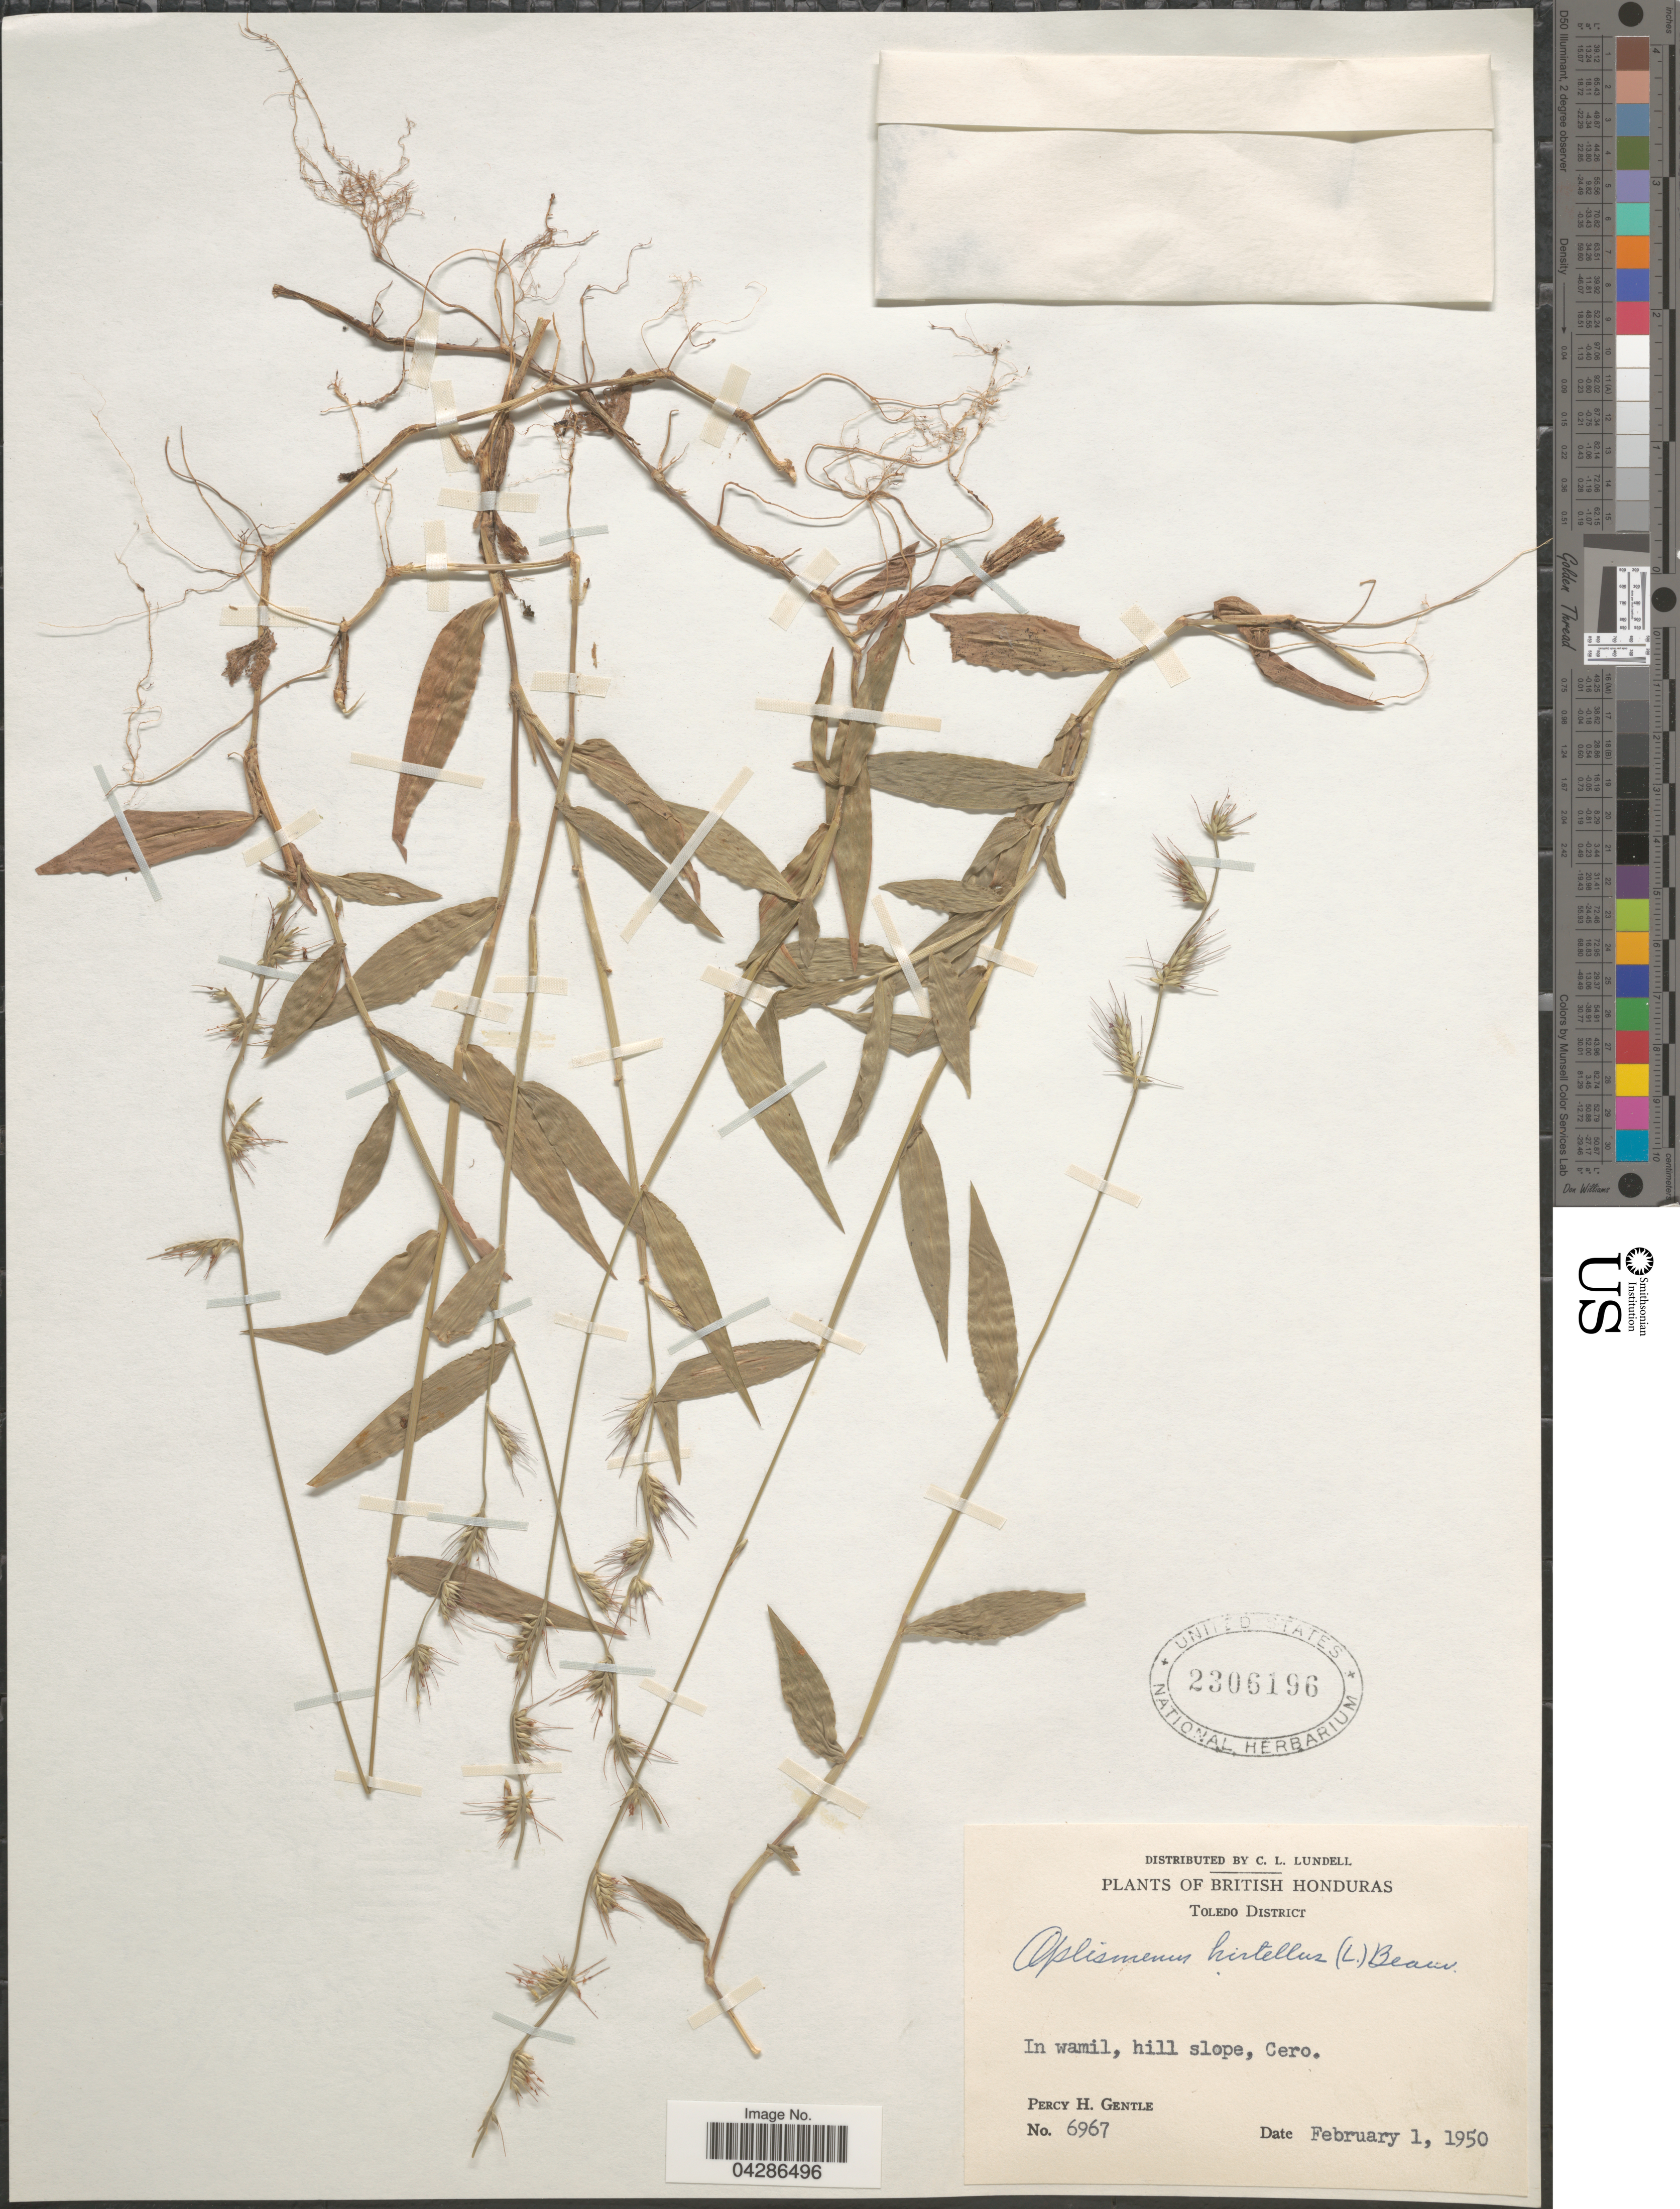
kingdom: Plantae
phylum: Tracheophyta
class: Liliopsida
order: Poales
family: Poaceae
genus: Oplismenus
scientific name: Oplismenus hirtellus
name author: (L.) P. Beauv.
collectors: P. H. Gentle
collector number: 6967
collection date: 1950-02-01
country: Belize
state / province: Toledo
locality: British Honduras. Toledo District. In wamil, hill slope, Cero.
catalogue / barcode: US 2306196